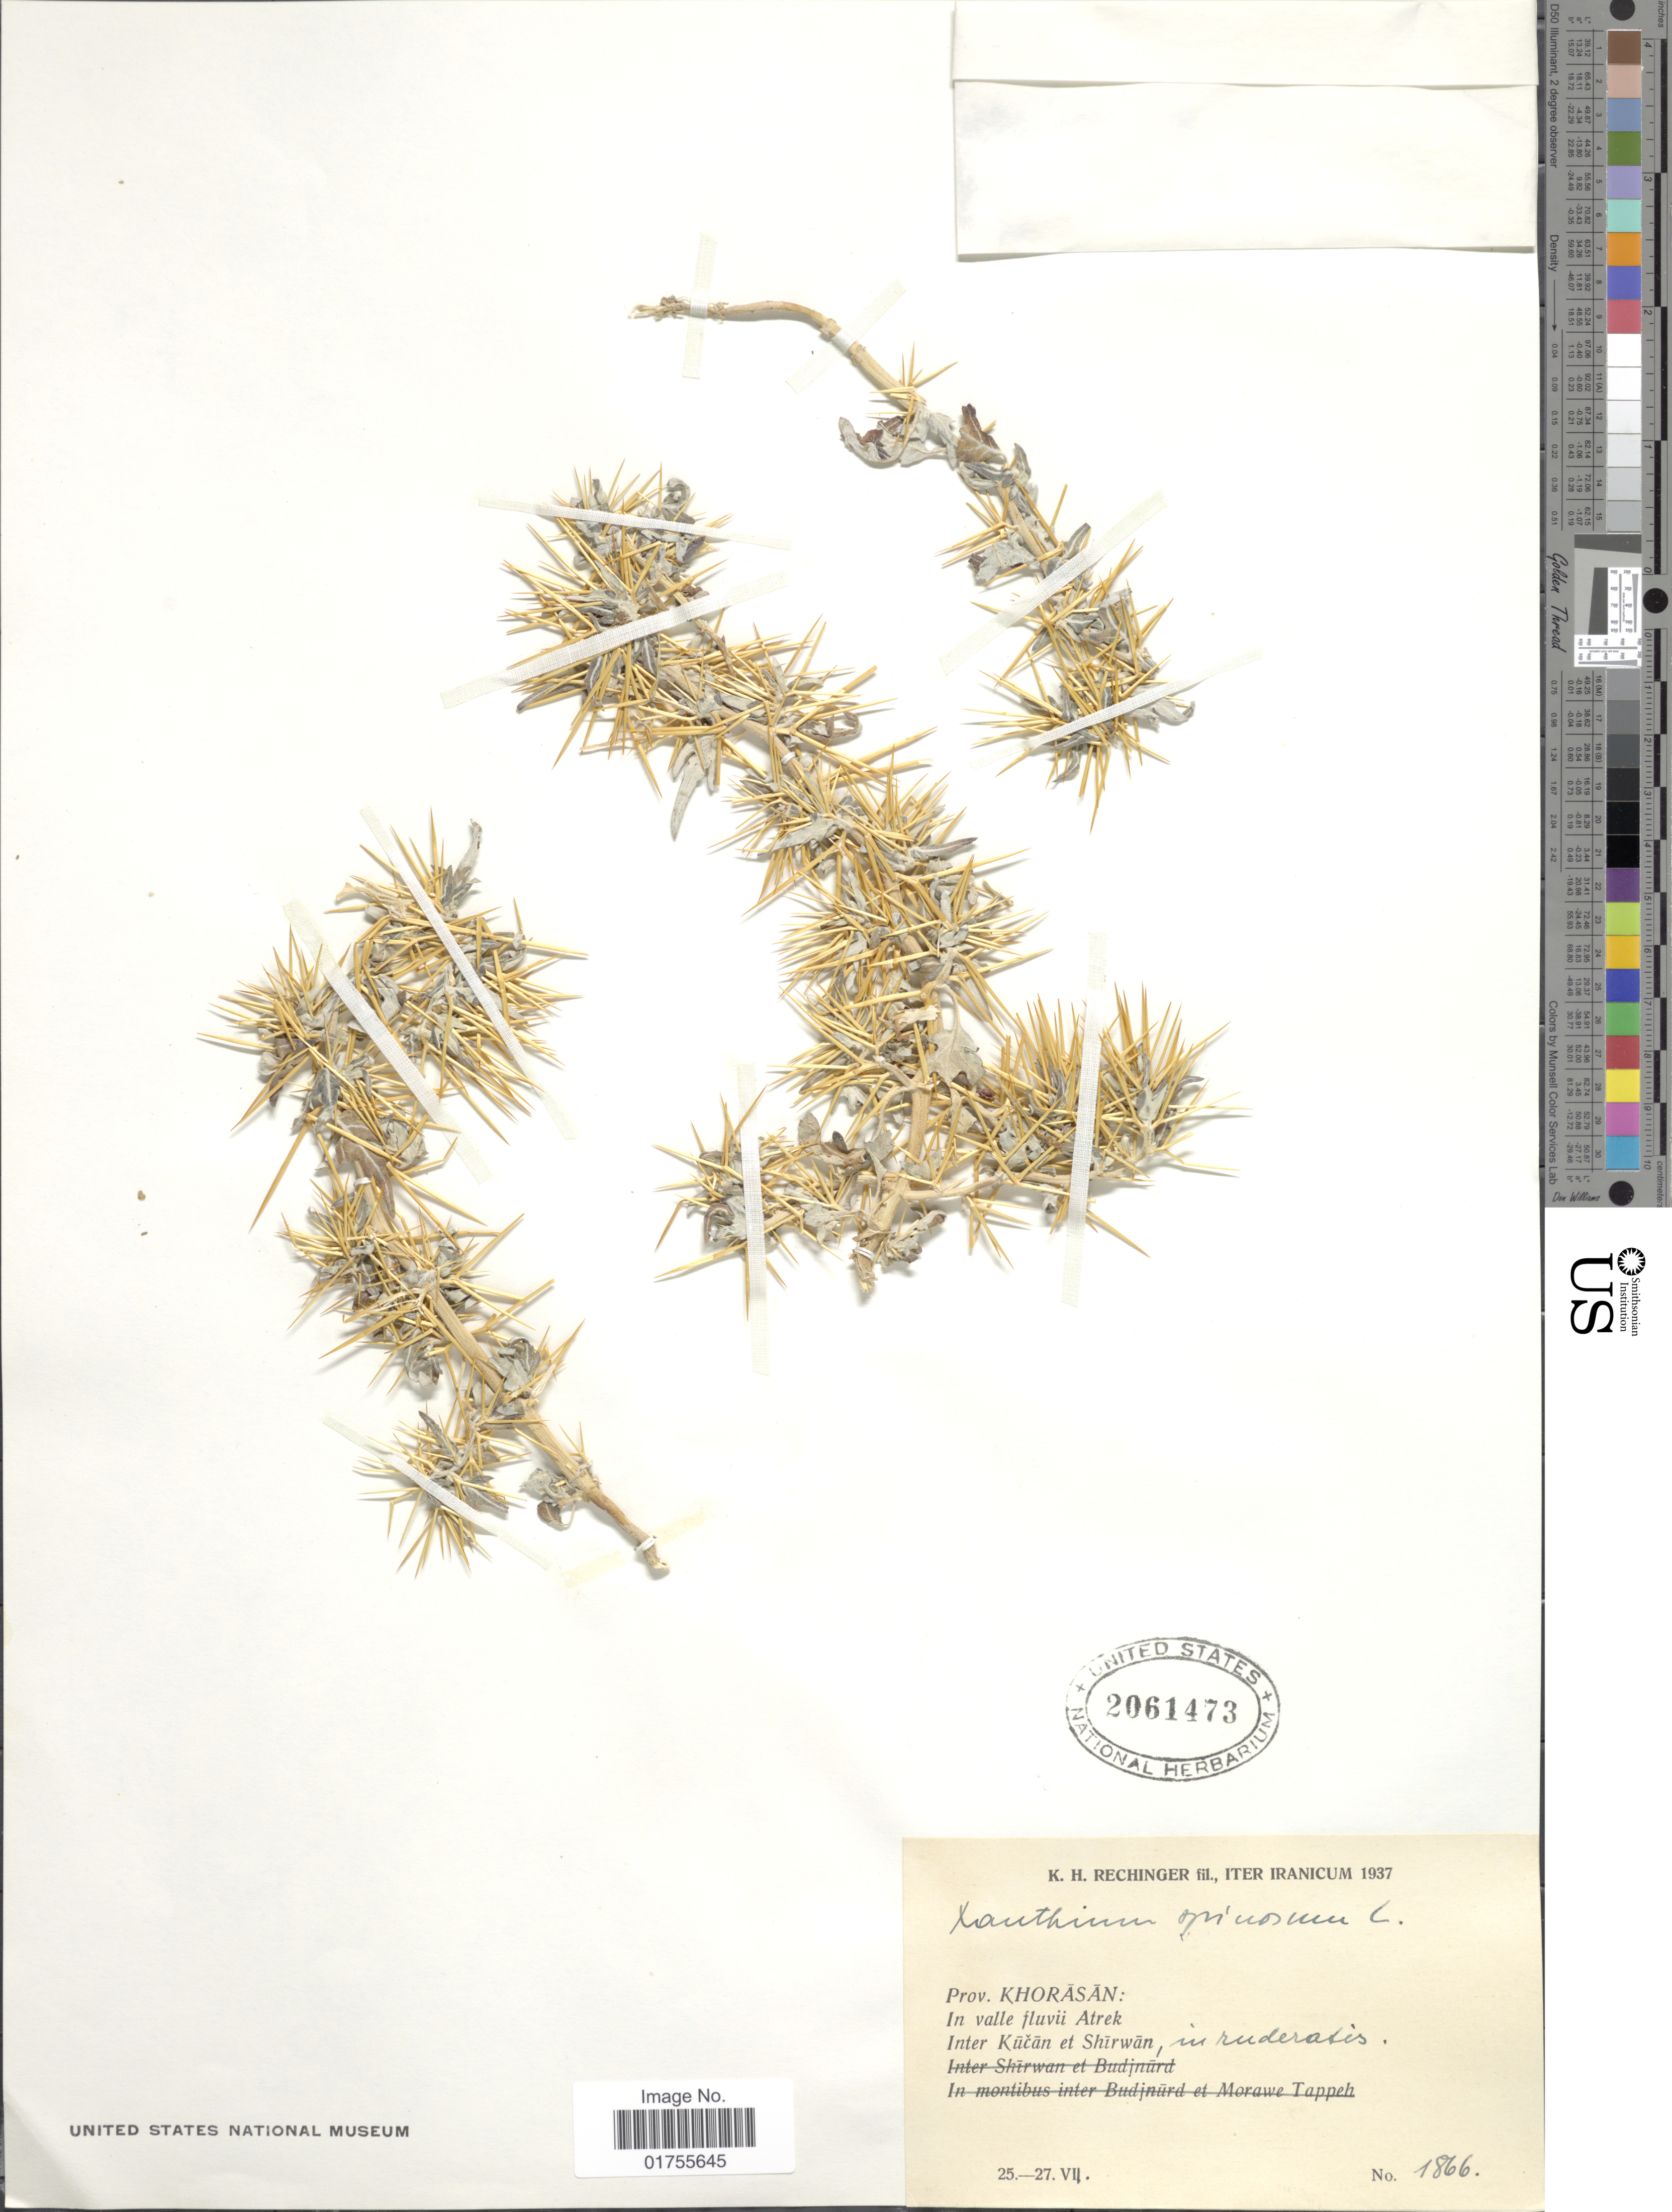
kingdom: Plantae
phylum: Tracheophyta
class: Magnoliopsida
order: Asterales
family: Asteraceae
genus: Xanthium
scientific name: Xanthium spinosum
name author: L.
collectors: K. H. Rechinger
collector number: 1866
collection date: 1937-07-25/1937-07-27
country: Iran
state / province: Khorasan [obsolete]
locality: In valle fluvii Atrek, Inter Kücãn et Shïrwãn, in ruderatis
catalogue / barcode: US 2061473